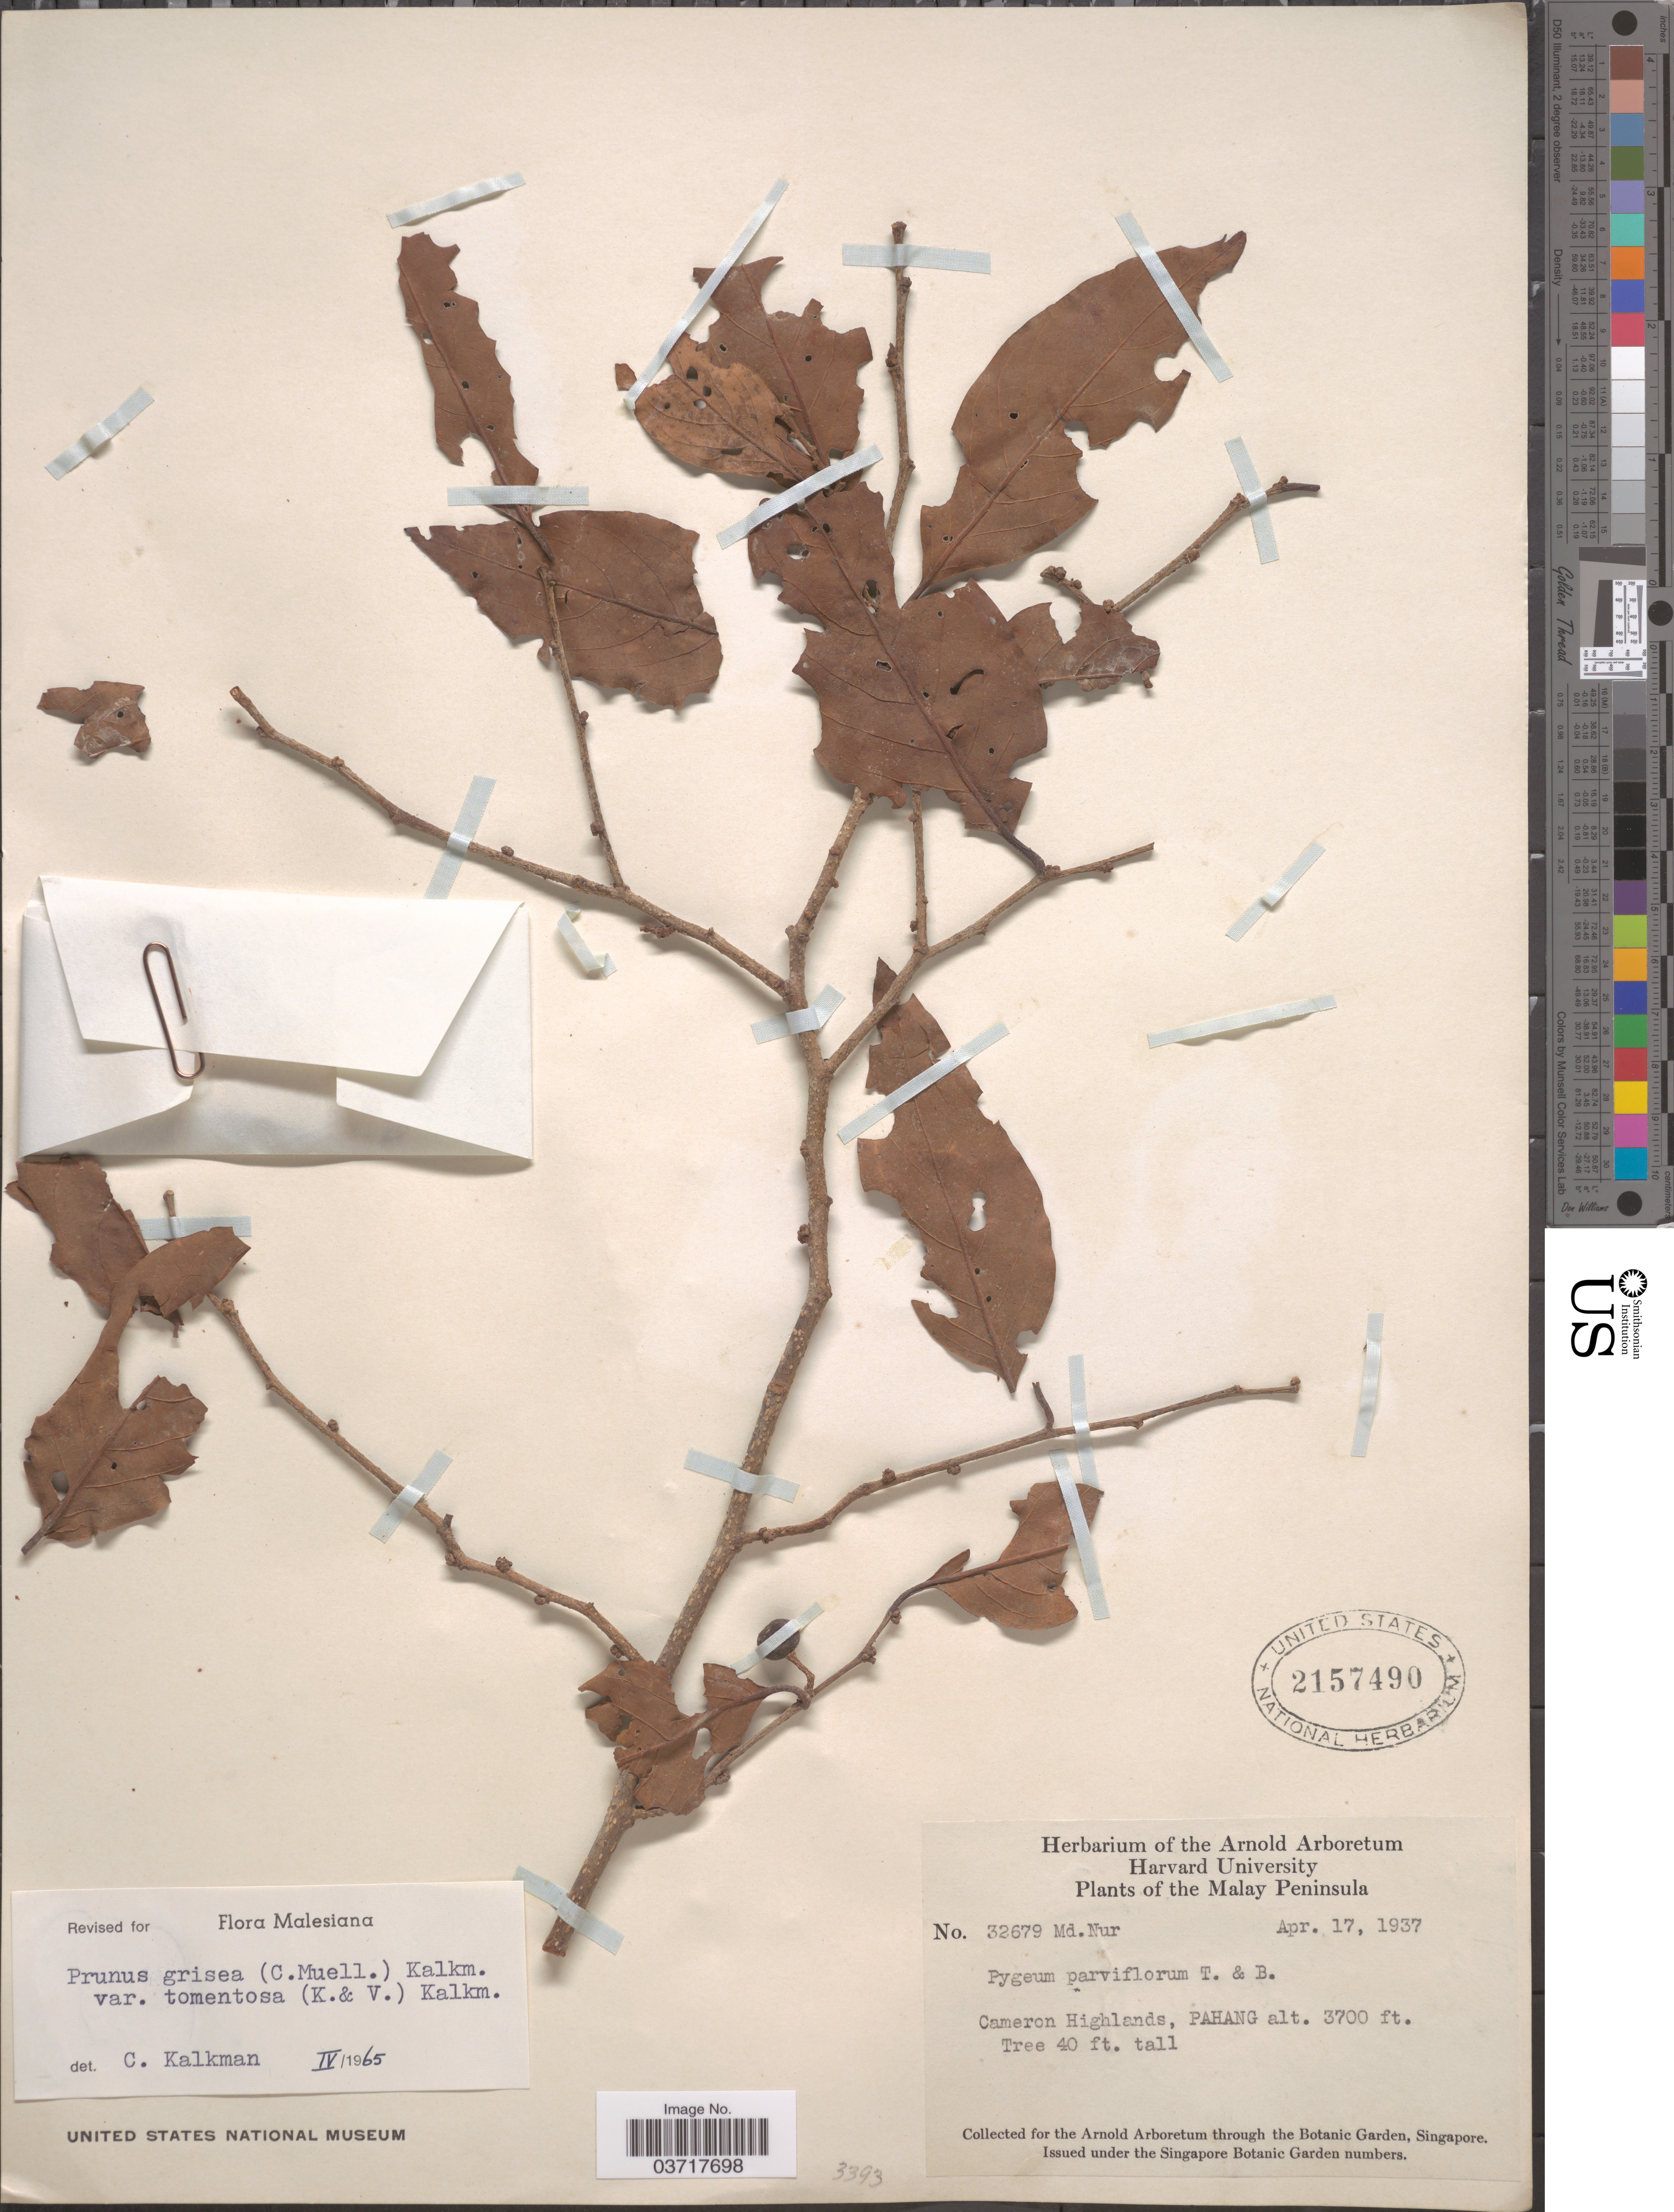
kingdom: Plantae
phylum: Tracheophyta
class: Magnoliopsida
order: Rosales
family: Rosaceae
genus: Prunus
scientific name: Prunus grisea var. tomentosa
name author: (Koord. & Valeton) Kalkman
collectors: M. Nur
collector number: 32679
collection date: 1937-04-17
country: Malaysia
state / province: Pahang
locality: Malay Peninsula. Cameron Highlands, Pahang.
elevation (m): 1128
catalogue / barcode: US 2157490